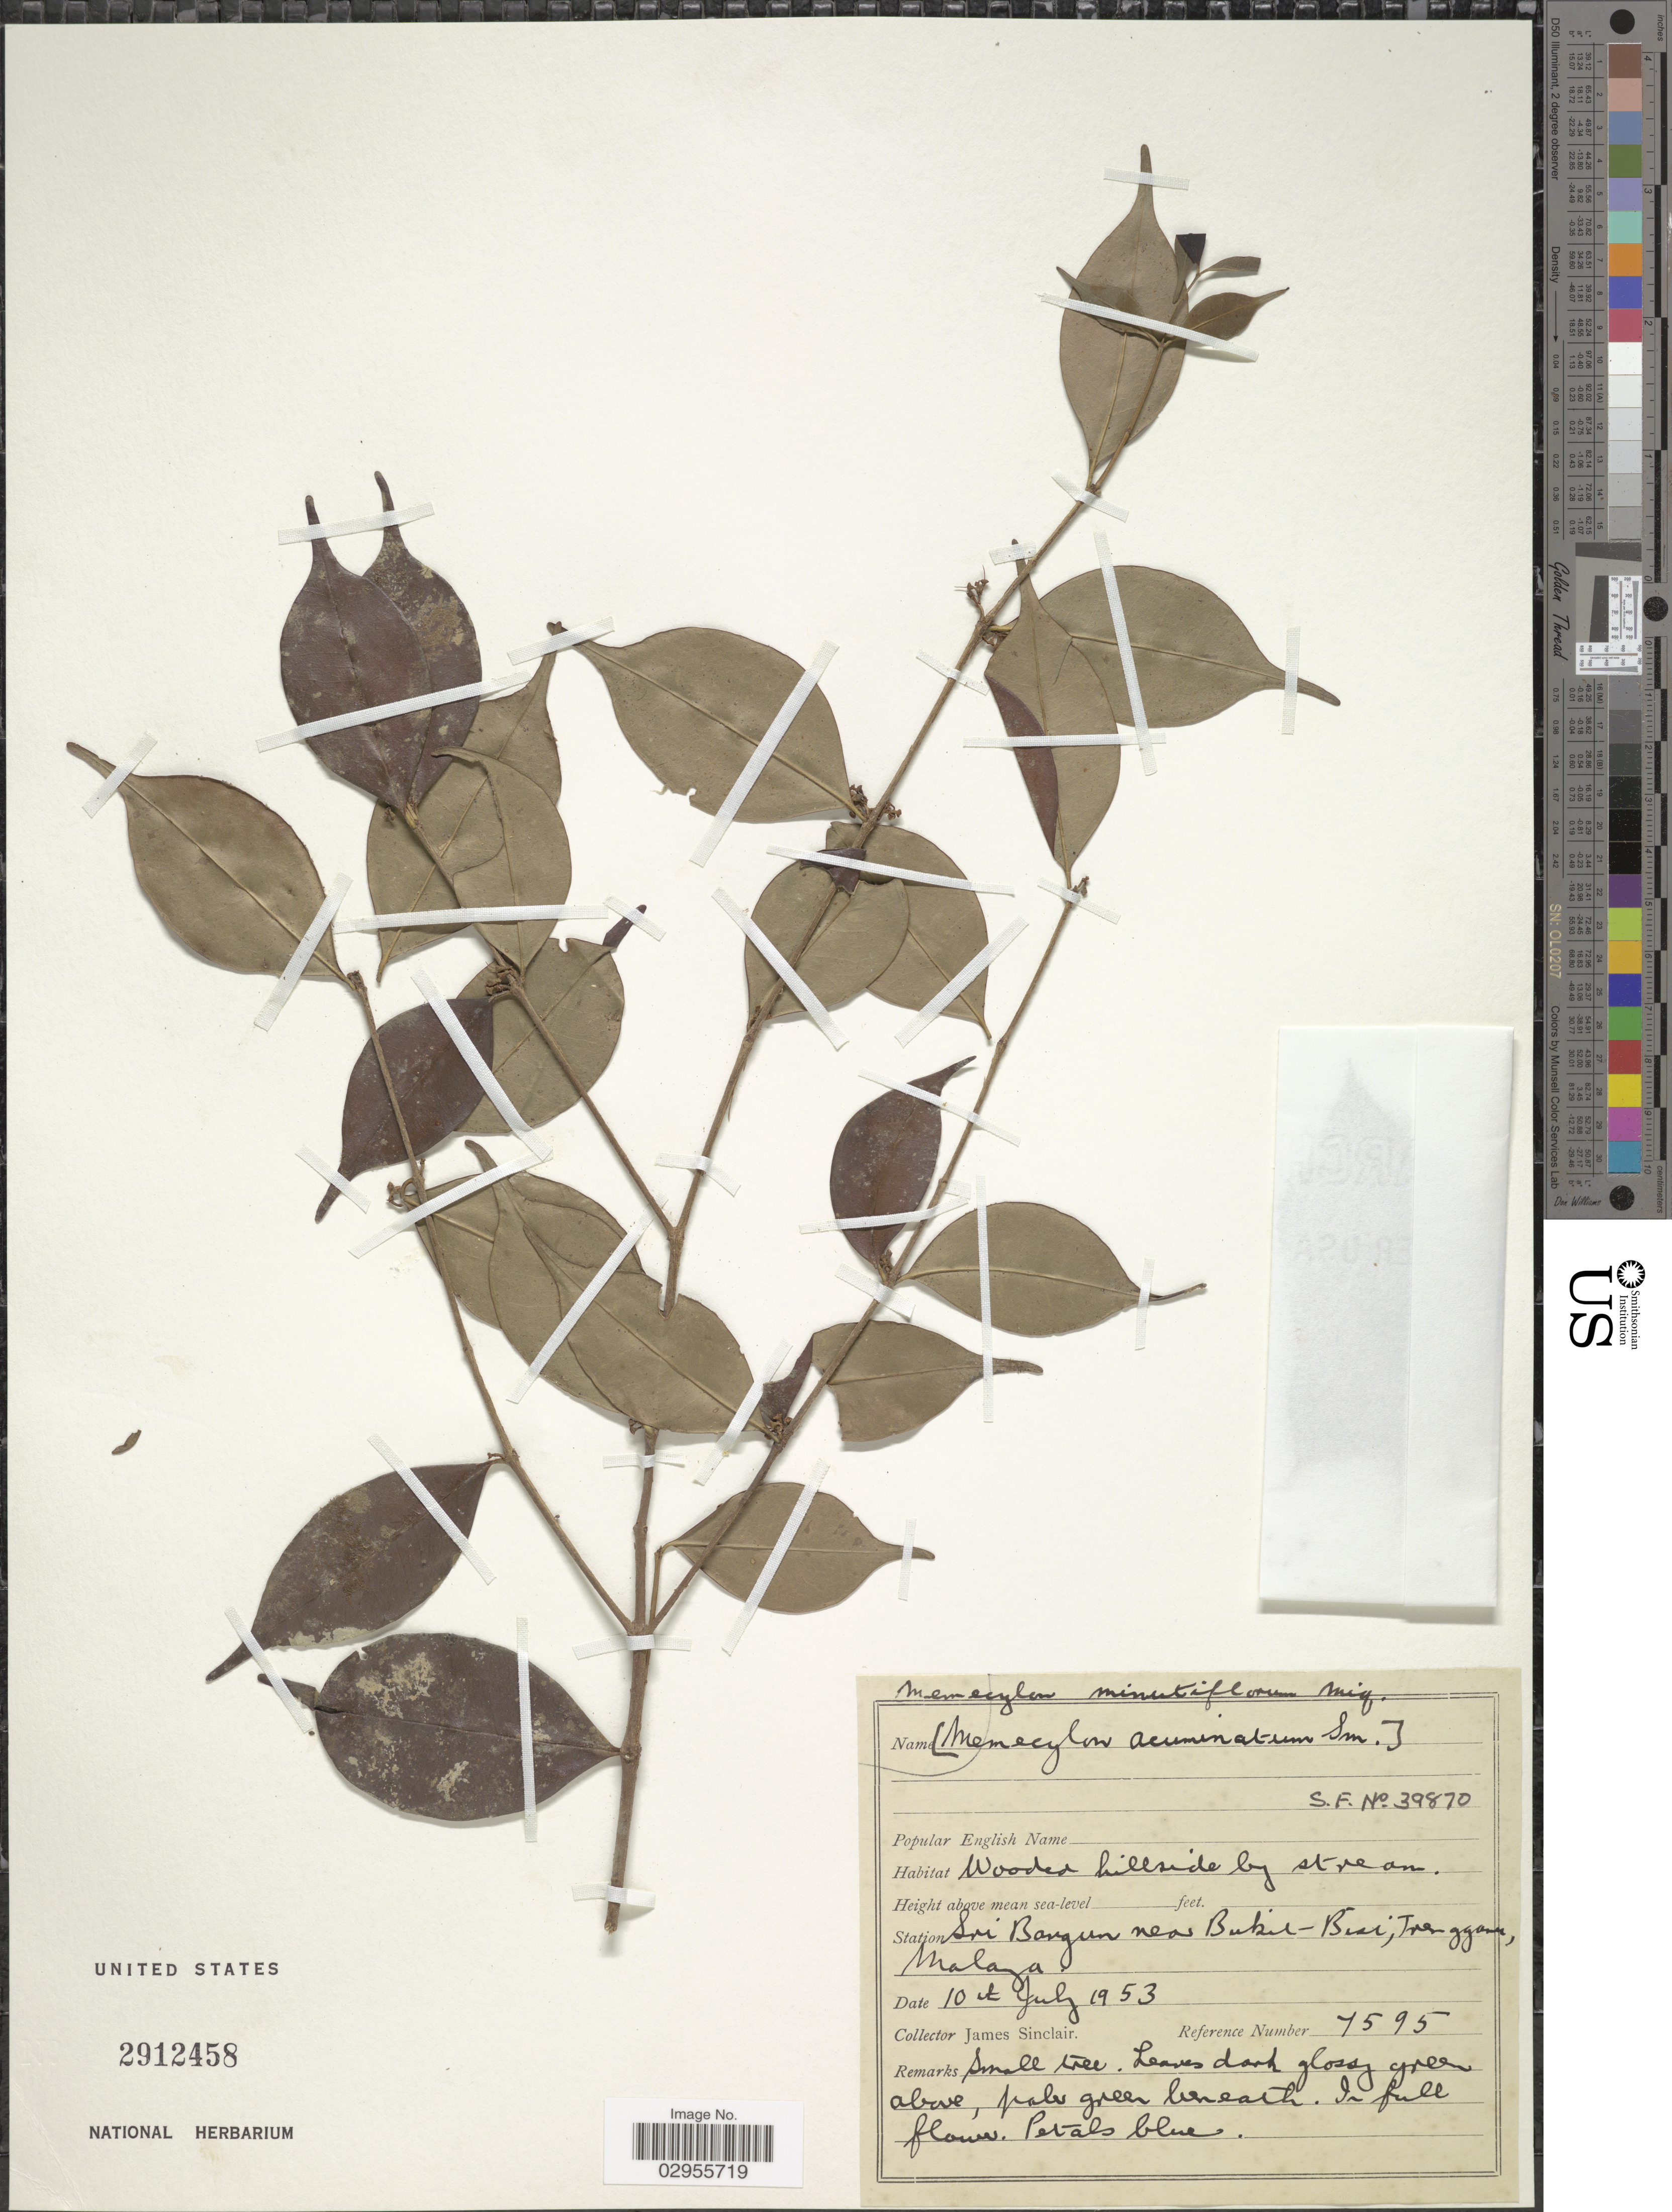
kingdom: Plantae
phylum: Tracheophyta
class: Magnoliopsida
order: Myrtales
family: Melastomataceae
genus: Memecylon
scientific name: Memecylon minutiflorum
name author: Miq.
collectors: J. Sinclair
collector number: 7595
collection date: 1953-07-10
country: Malaysia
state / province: Terengganu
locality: Sri Bangun near Bukit-Bisi, Trengganu, Malaya.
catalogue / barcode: US 2912458